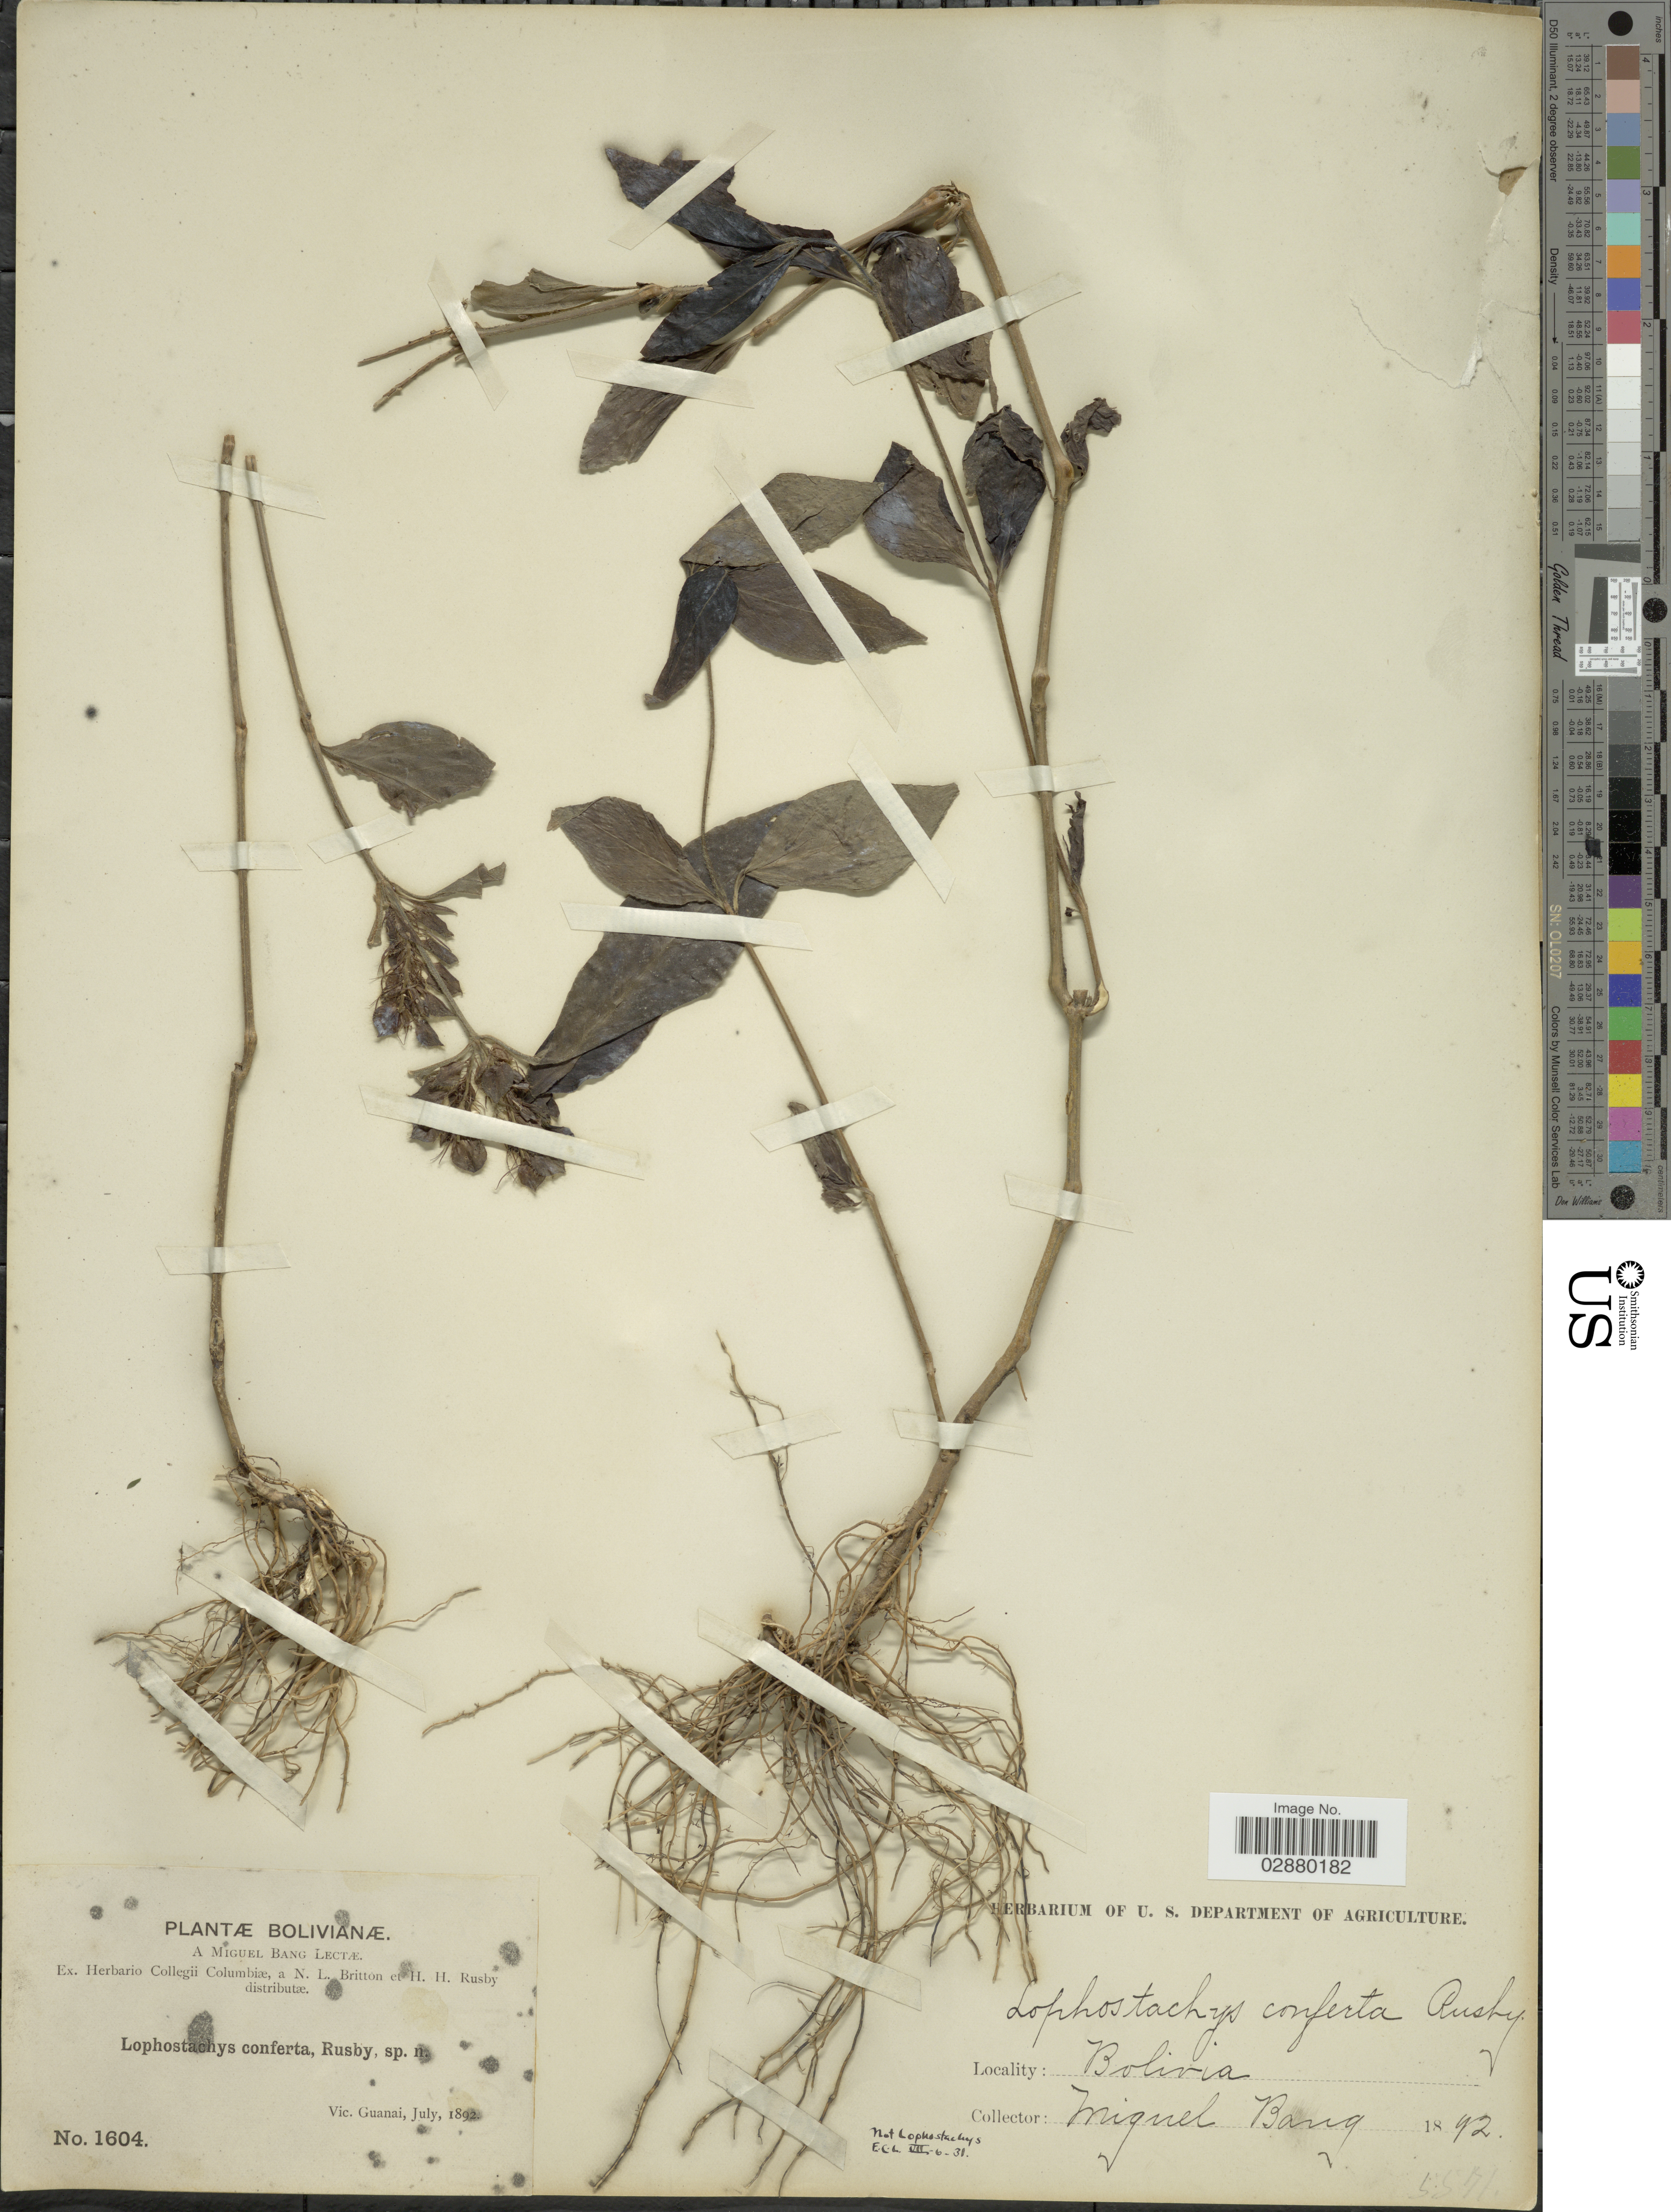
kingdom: Plantae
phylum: Tracheophyta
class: Magnoliopsida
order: Lamiales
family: Acanthaceae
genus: Justicia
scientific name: Justicia pilosa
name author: (Ruiz ex Nees) Lindau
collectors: M. Bang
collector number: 1604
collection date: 1892-07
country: Bolivia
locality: Vic. Guanai.